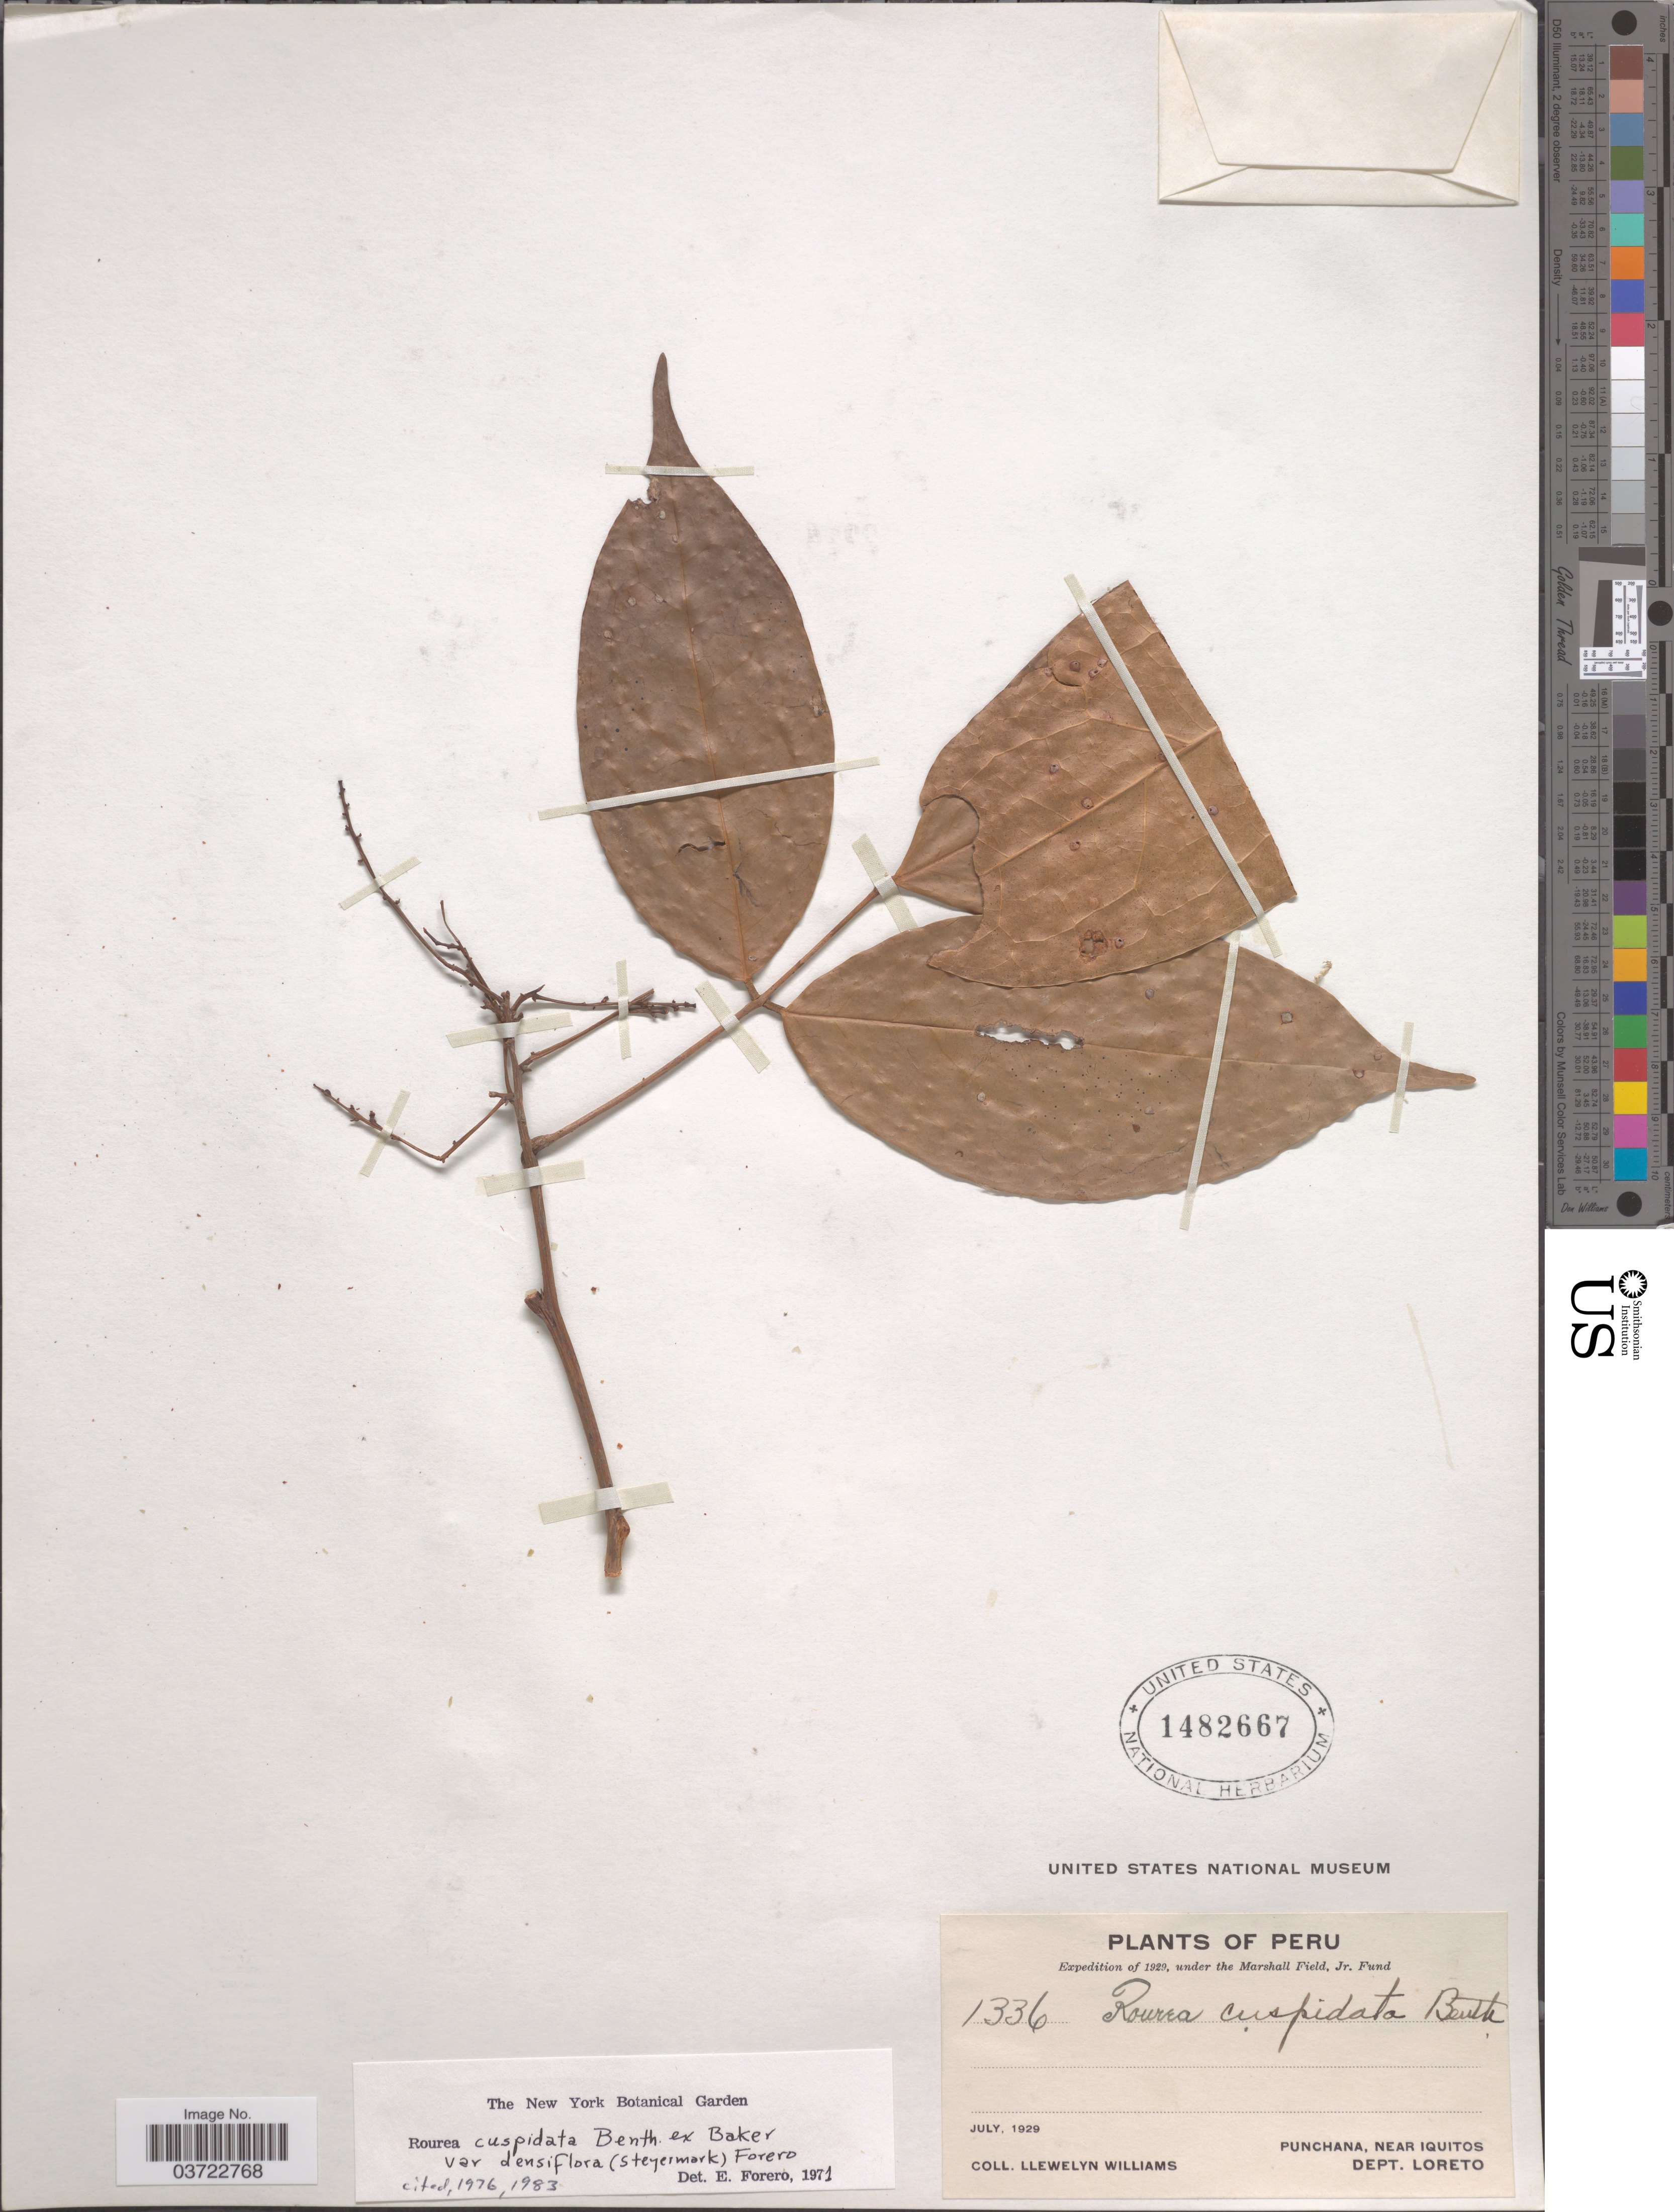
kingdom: Plantae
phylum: Tracheophyta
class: Magnoliopsida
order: Oxalidales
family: Connaraceae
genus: Rourea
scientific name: Rourea cuspidata var. densiflora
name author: (Steyerm.) Forero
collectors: Ll. Williams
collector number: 1336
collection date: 1929-07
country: Peru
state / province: Loreto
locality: Punchana, near Iquitos. Dept. Loreto.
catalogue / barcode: US 1482667